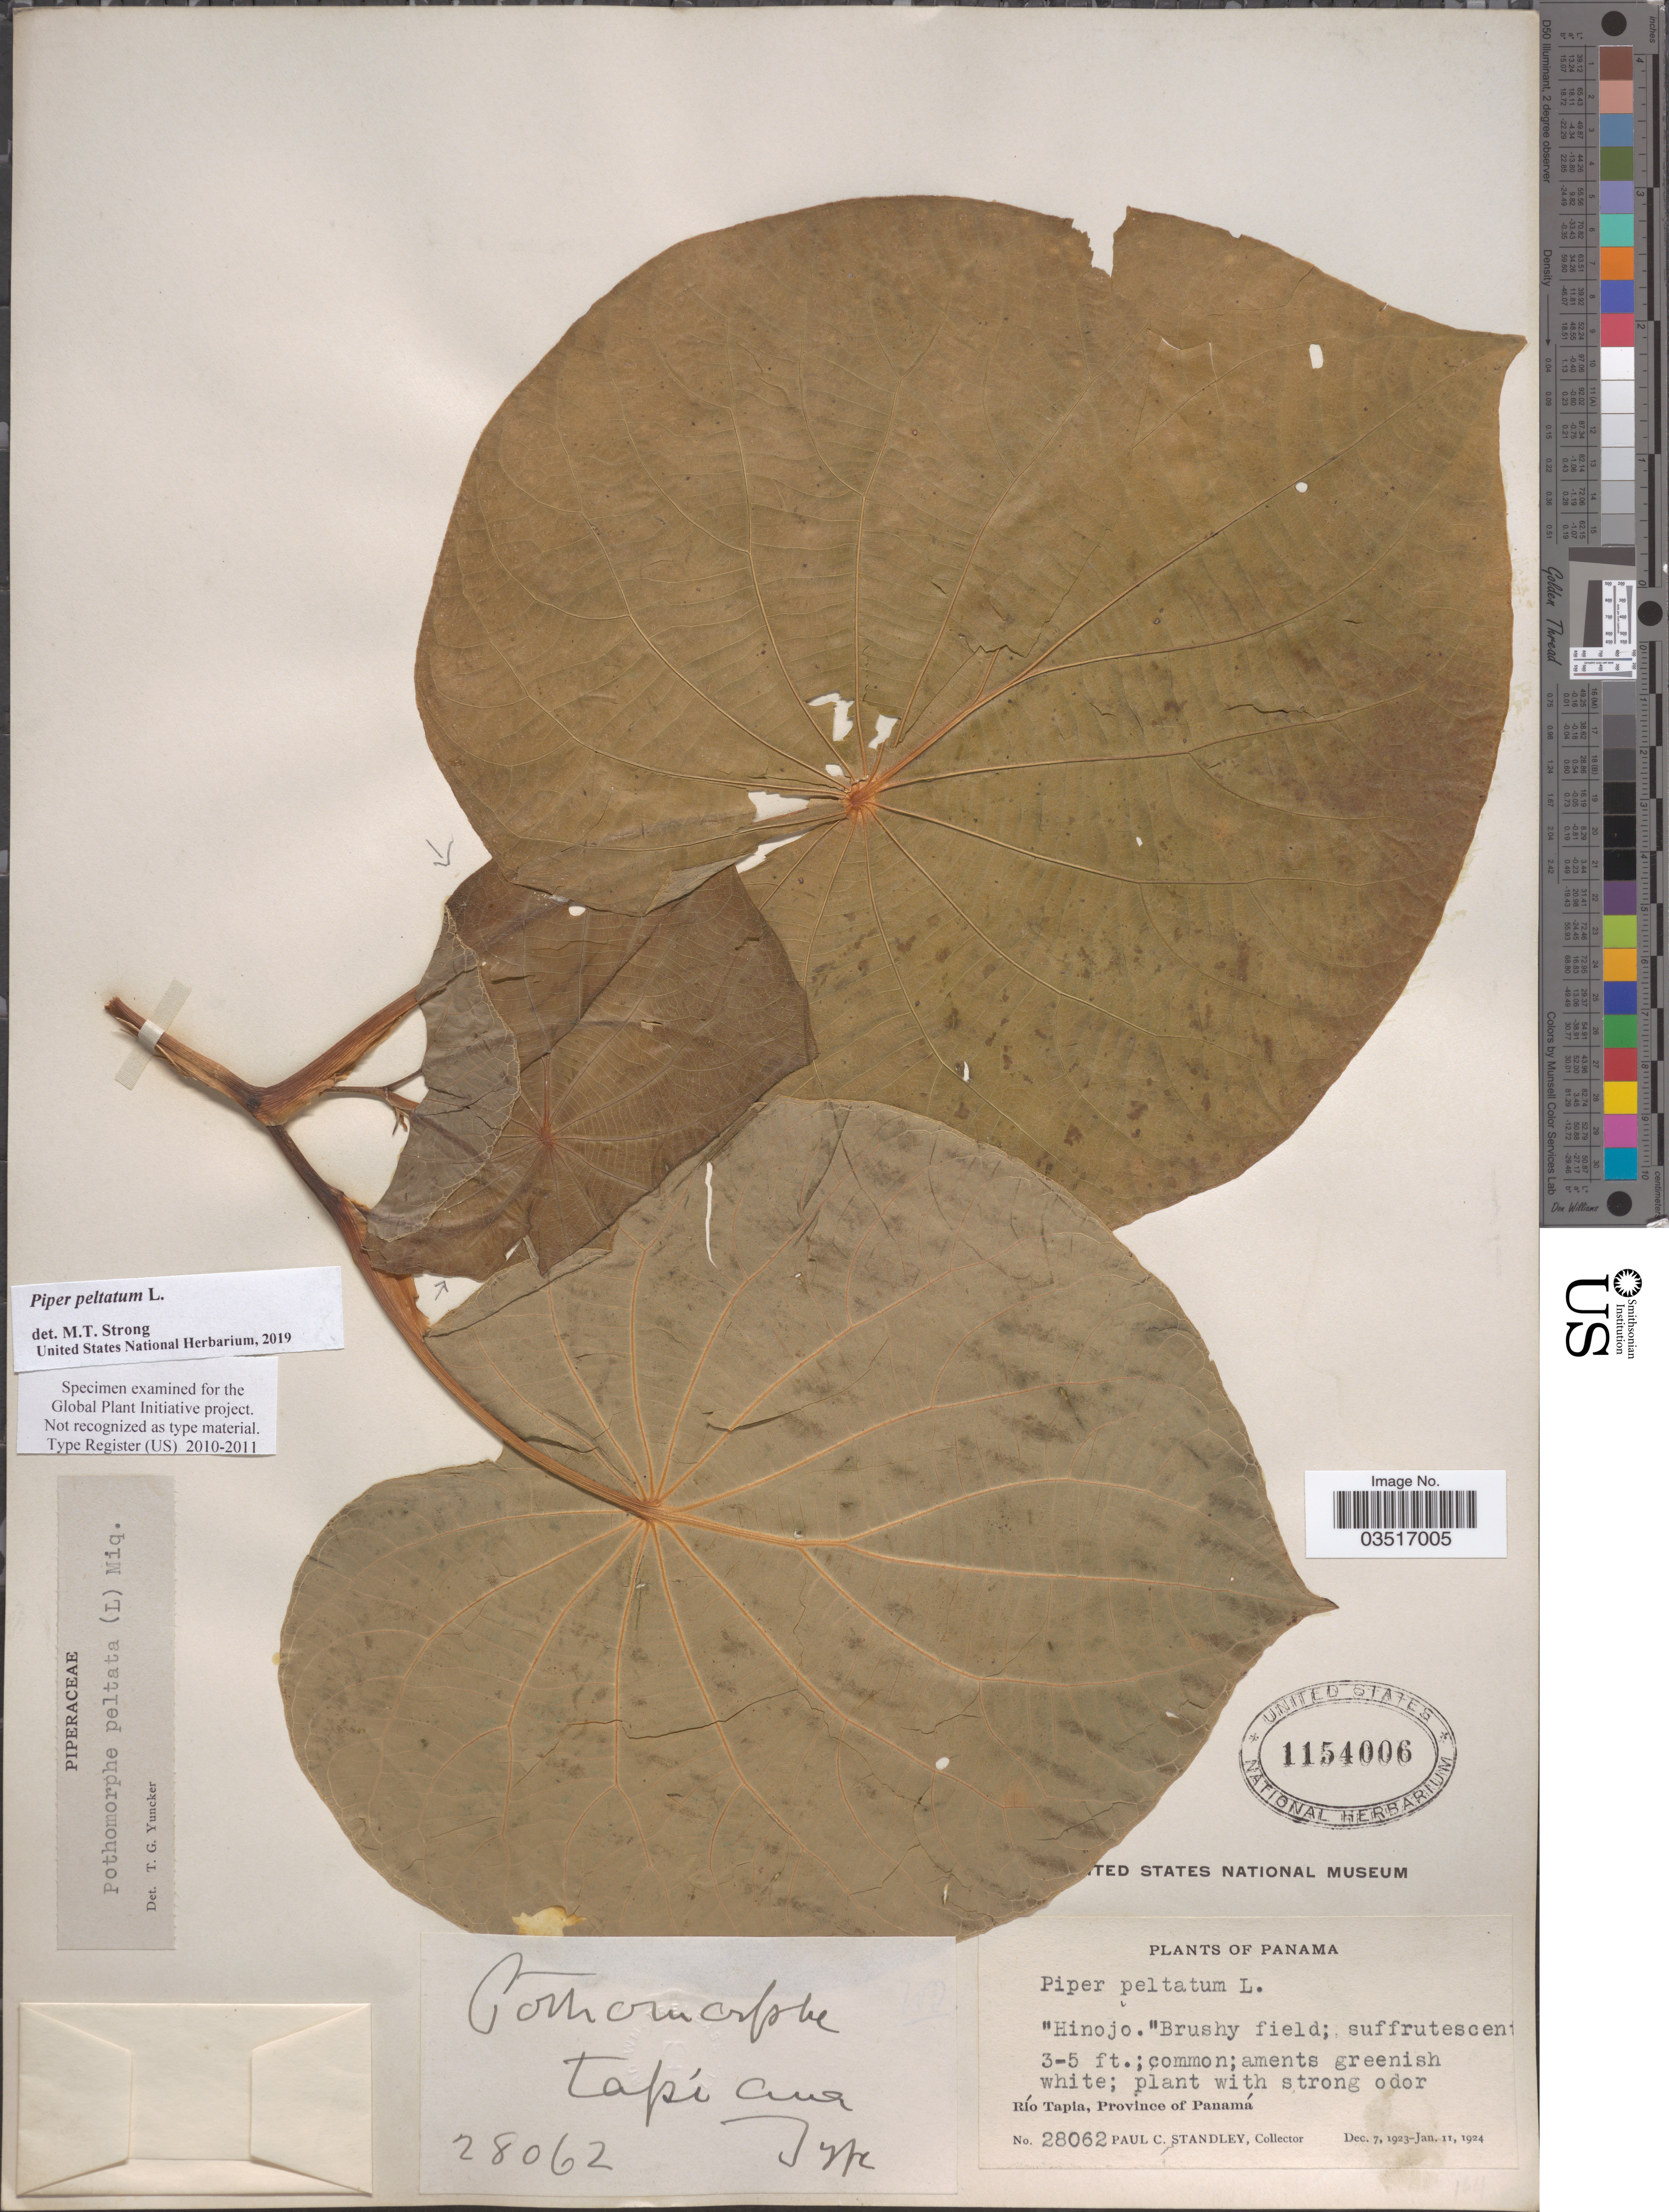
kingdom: Plantae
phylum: Tracheophyta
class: Magnoliopsida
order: Piperales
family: Piperaceae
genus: Piper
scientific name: Piper peltatum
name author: L.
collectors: P. C. Standley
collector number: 28062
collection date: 1923-12-07/1924-01-11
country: Panama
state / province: Panamá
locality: Río Tapia, Province of Panamá.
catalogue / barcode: US 1154006